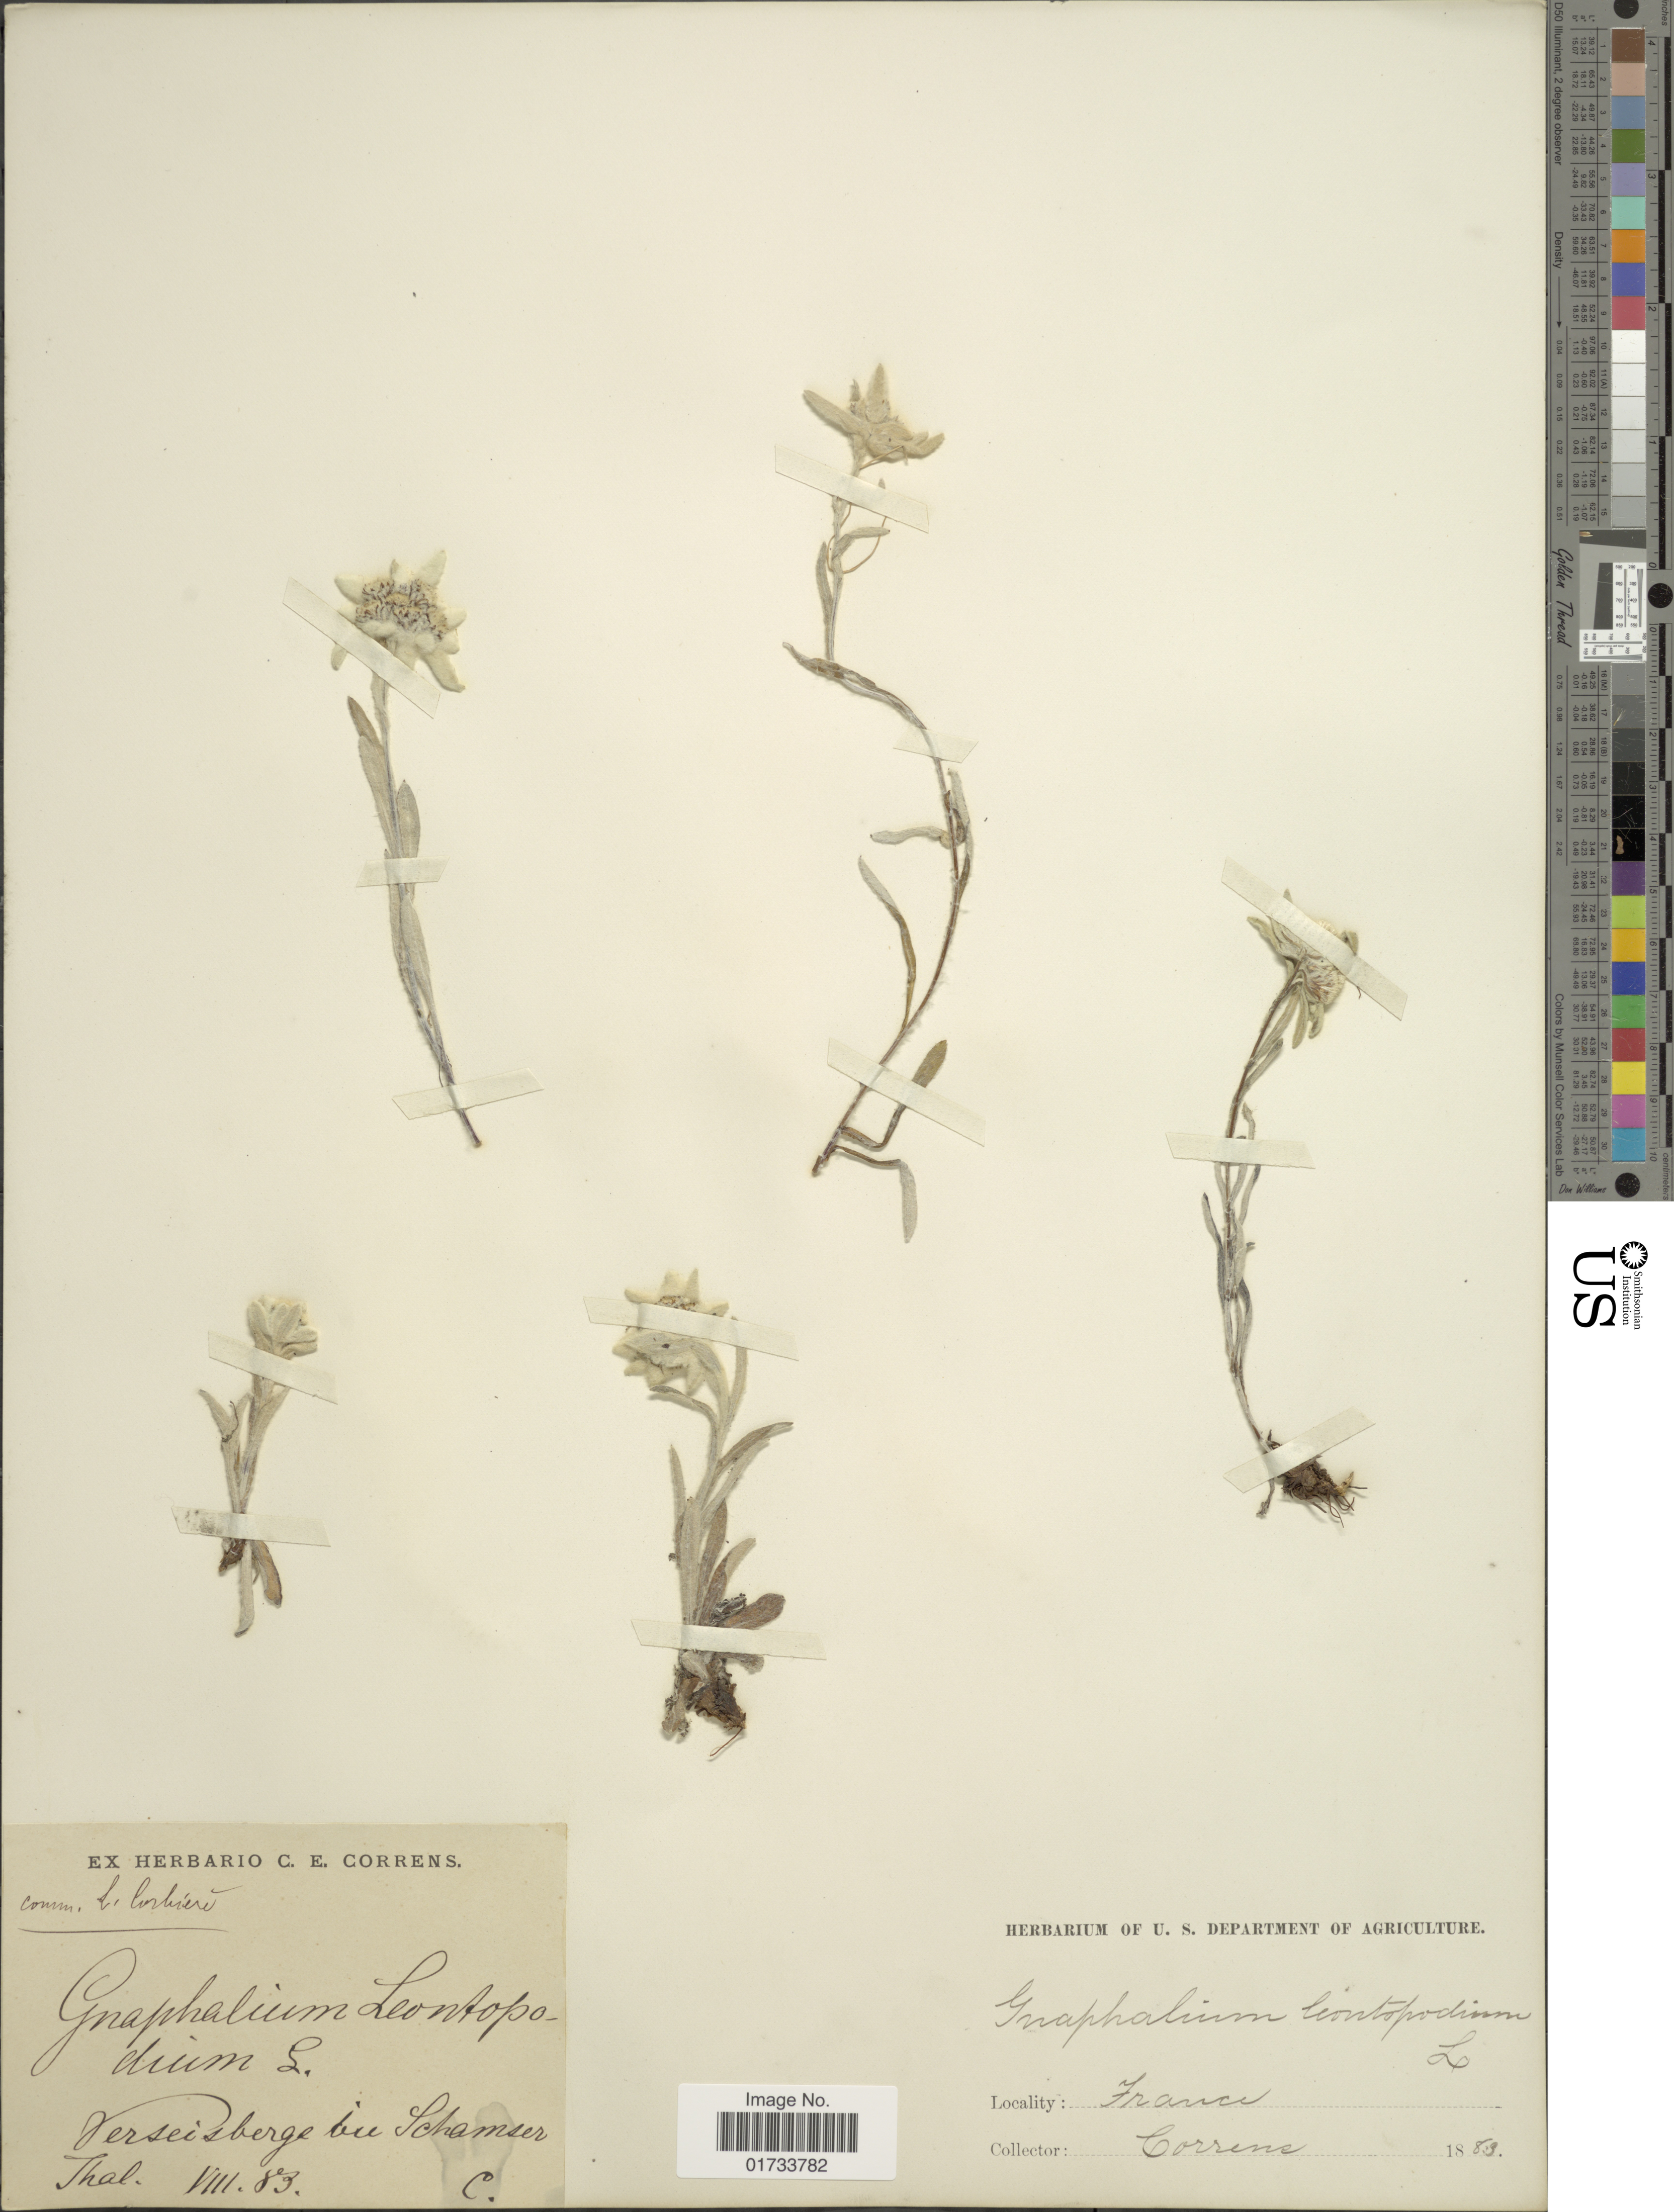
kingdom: Plantae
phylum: Tracheophyta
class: Magnoliopsida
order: Asterales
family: Asteraceae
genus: Leontopodium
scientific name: Leontopodium alpinum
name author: Cass.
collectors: C. Correns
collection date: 1883-08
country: France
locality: Verseiberge bie Schamser Thal.